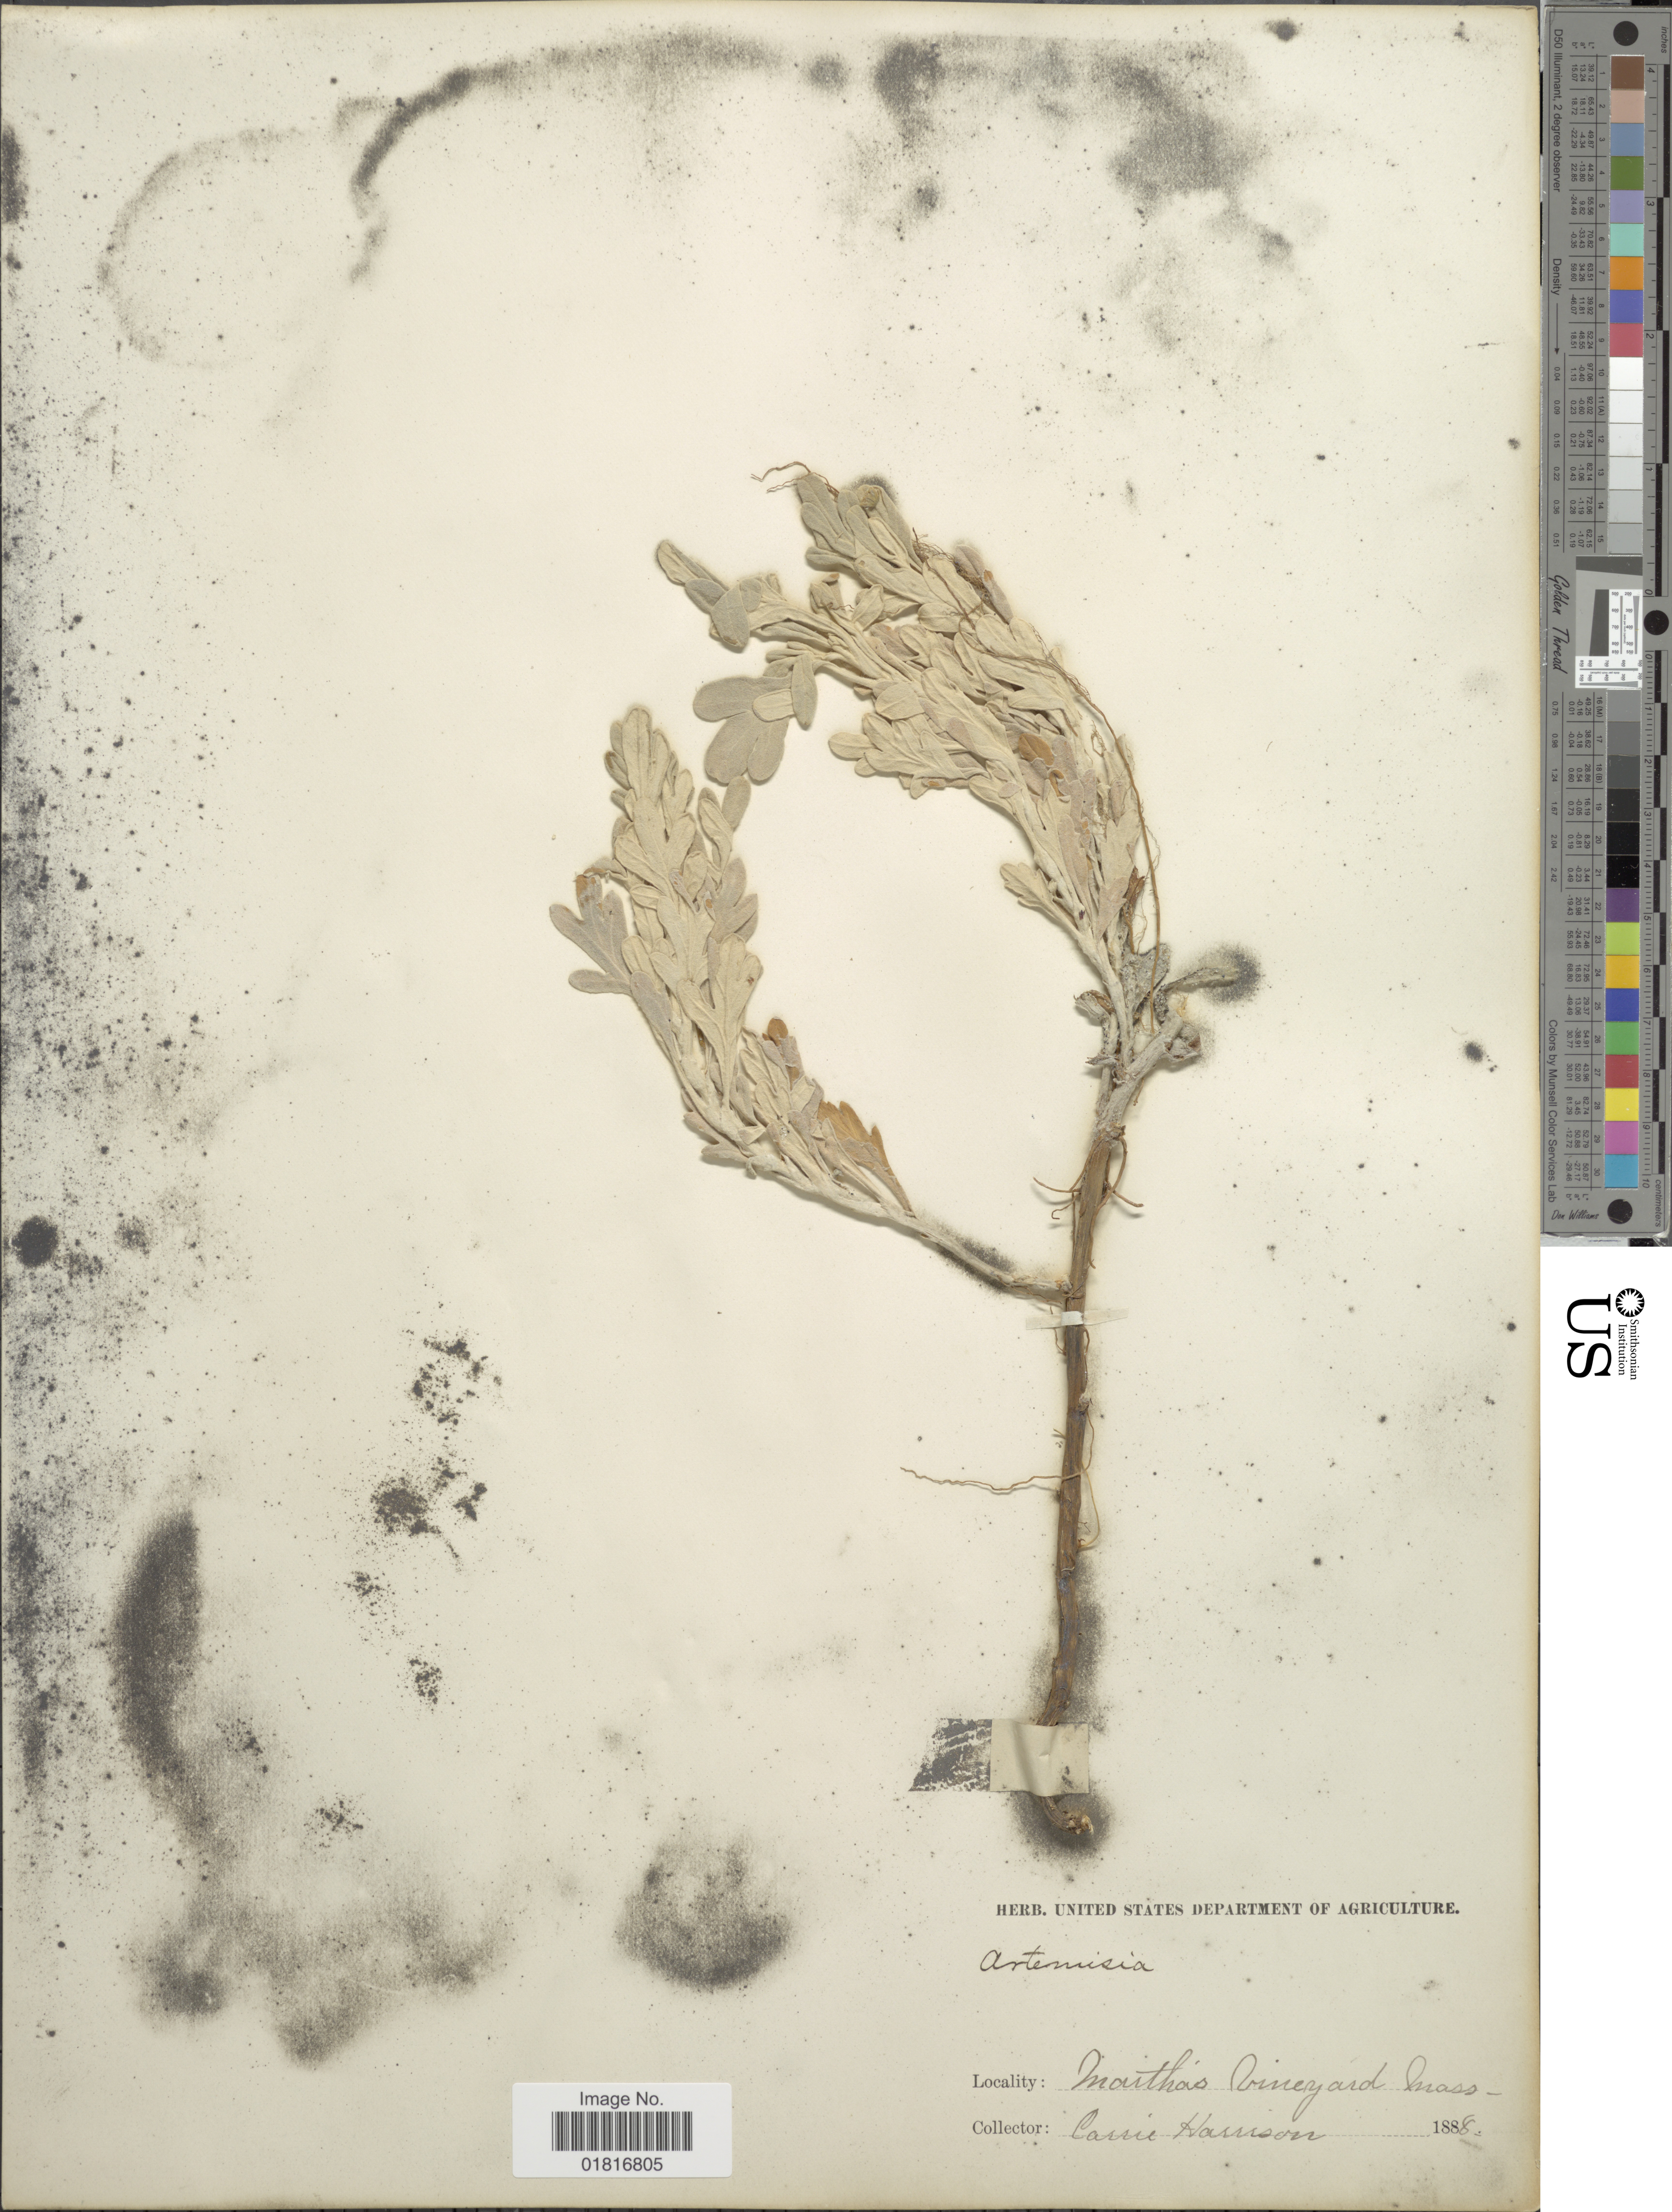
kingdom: Plantae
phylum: Tracheophyta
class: Magnoliopsida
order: Asterales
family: Asteraceae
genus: Artemisia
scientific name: Artemisia stelleriana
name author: Besser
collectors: C. Harrison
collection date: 1886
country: United States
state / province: Massachusetts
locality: Martha's Vineyard